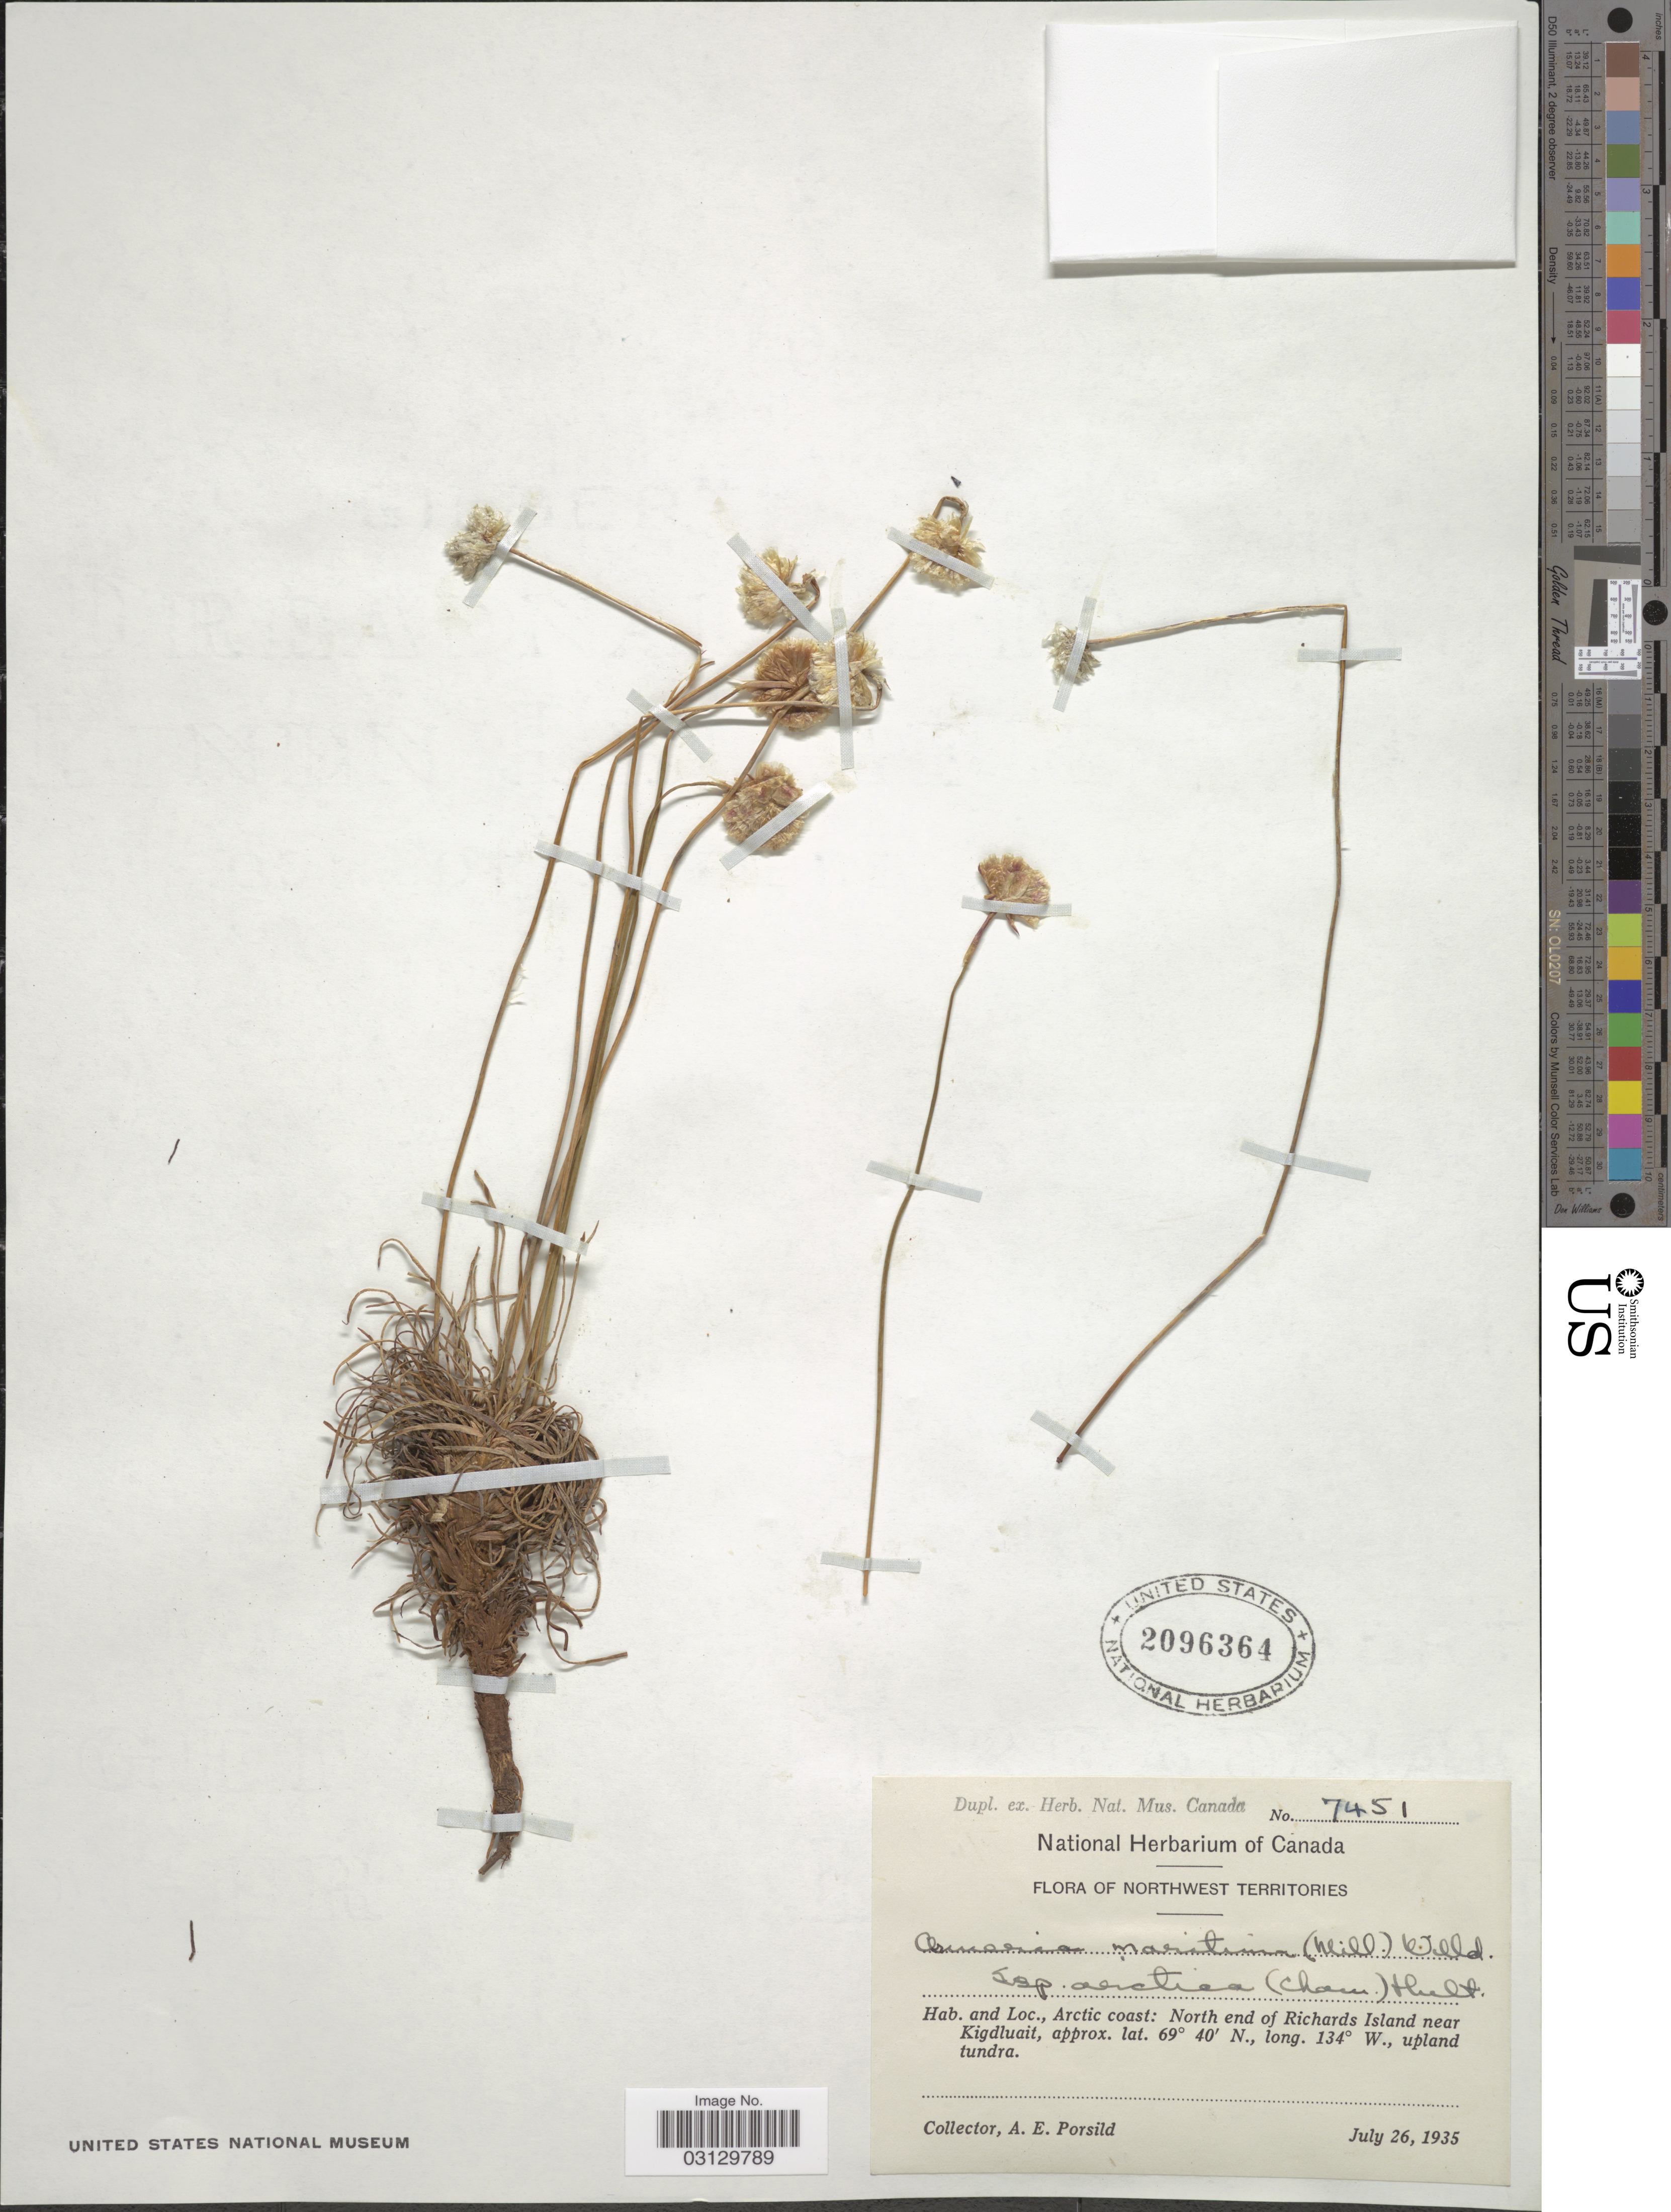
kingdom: Plantae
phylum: Tracheophyta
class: Magnoliopsida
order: Caryophyllales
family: Plumbaginaceae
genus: Armeria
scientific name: Armeria maritima subsp. sibirica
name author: (Turcz. ex Boiss.) Nyman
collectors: A. E. Porsild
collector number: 7451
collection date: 1935-07-26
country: Canada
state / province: Northwest Territories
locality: Arctic coast: North end of Richards Island near Kigdluait.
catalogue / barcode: US 2096364